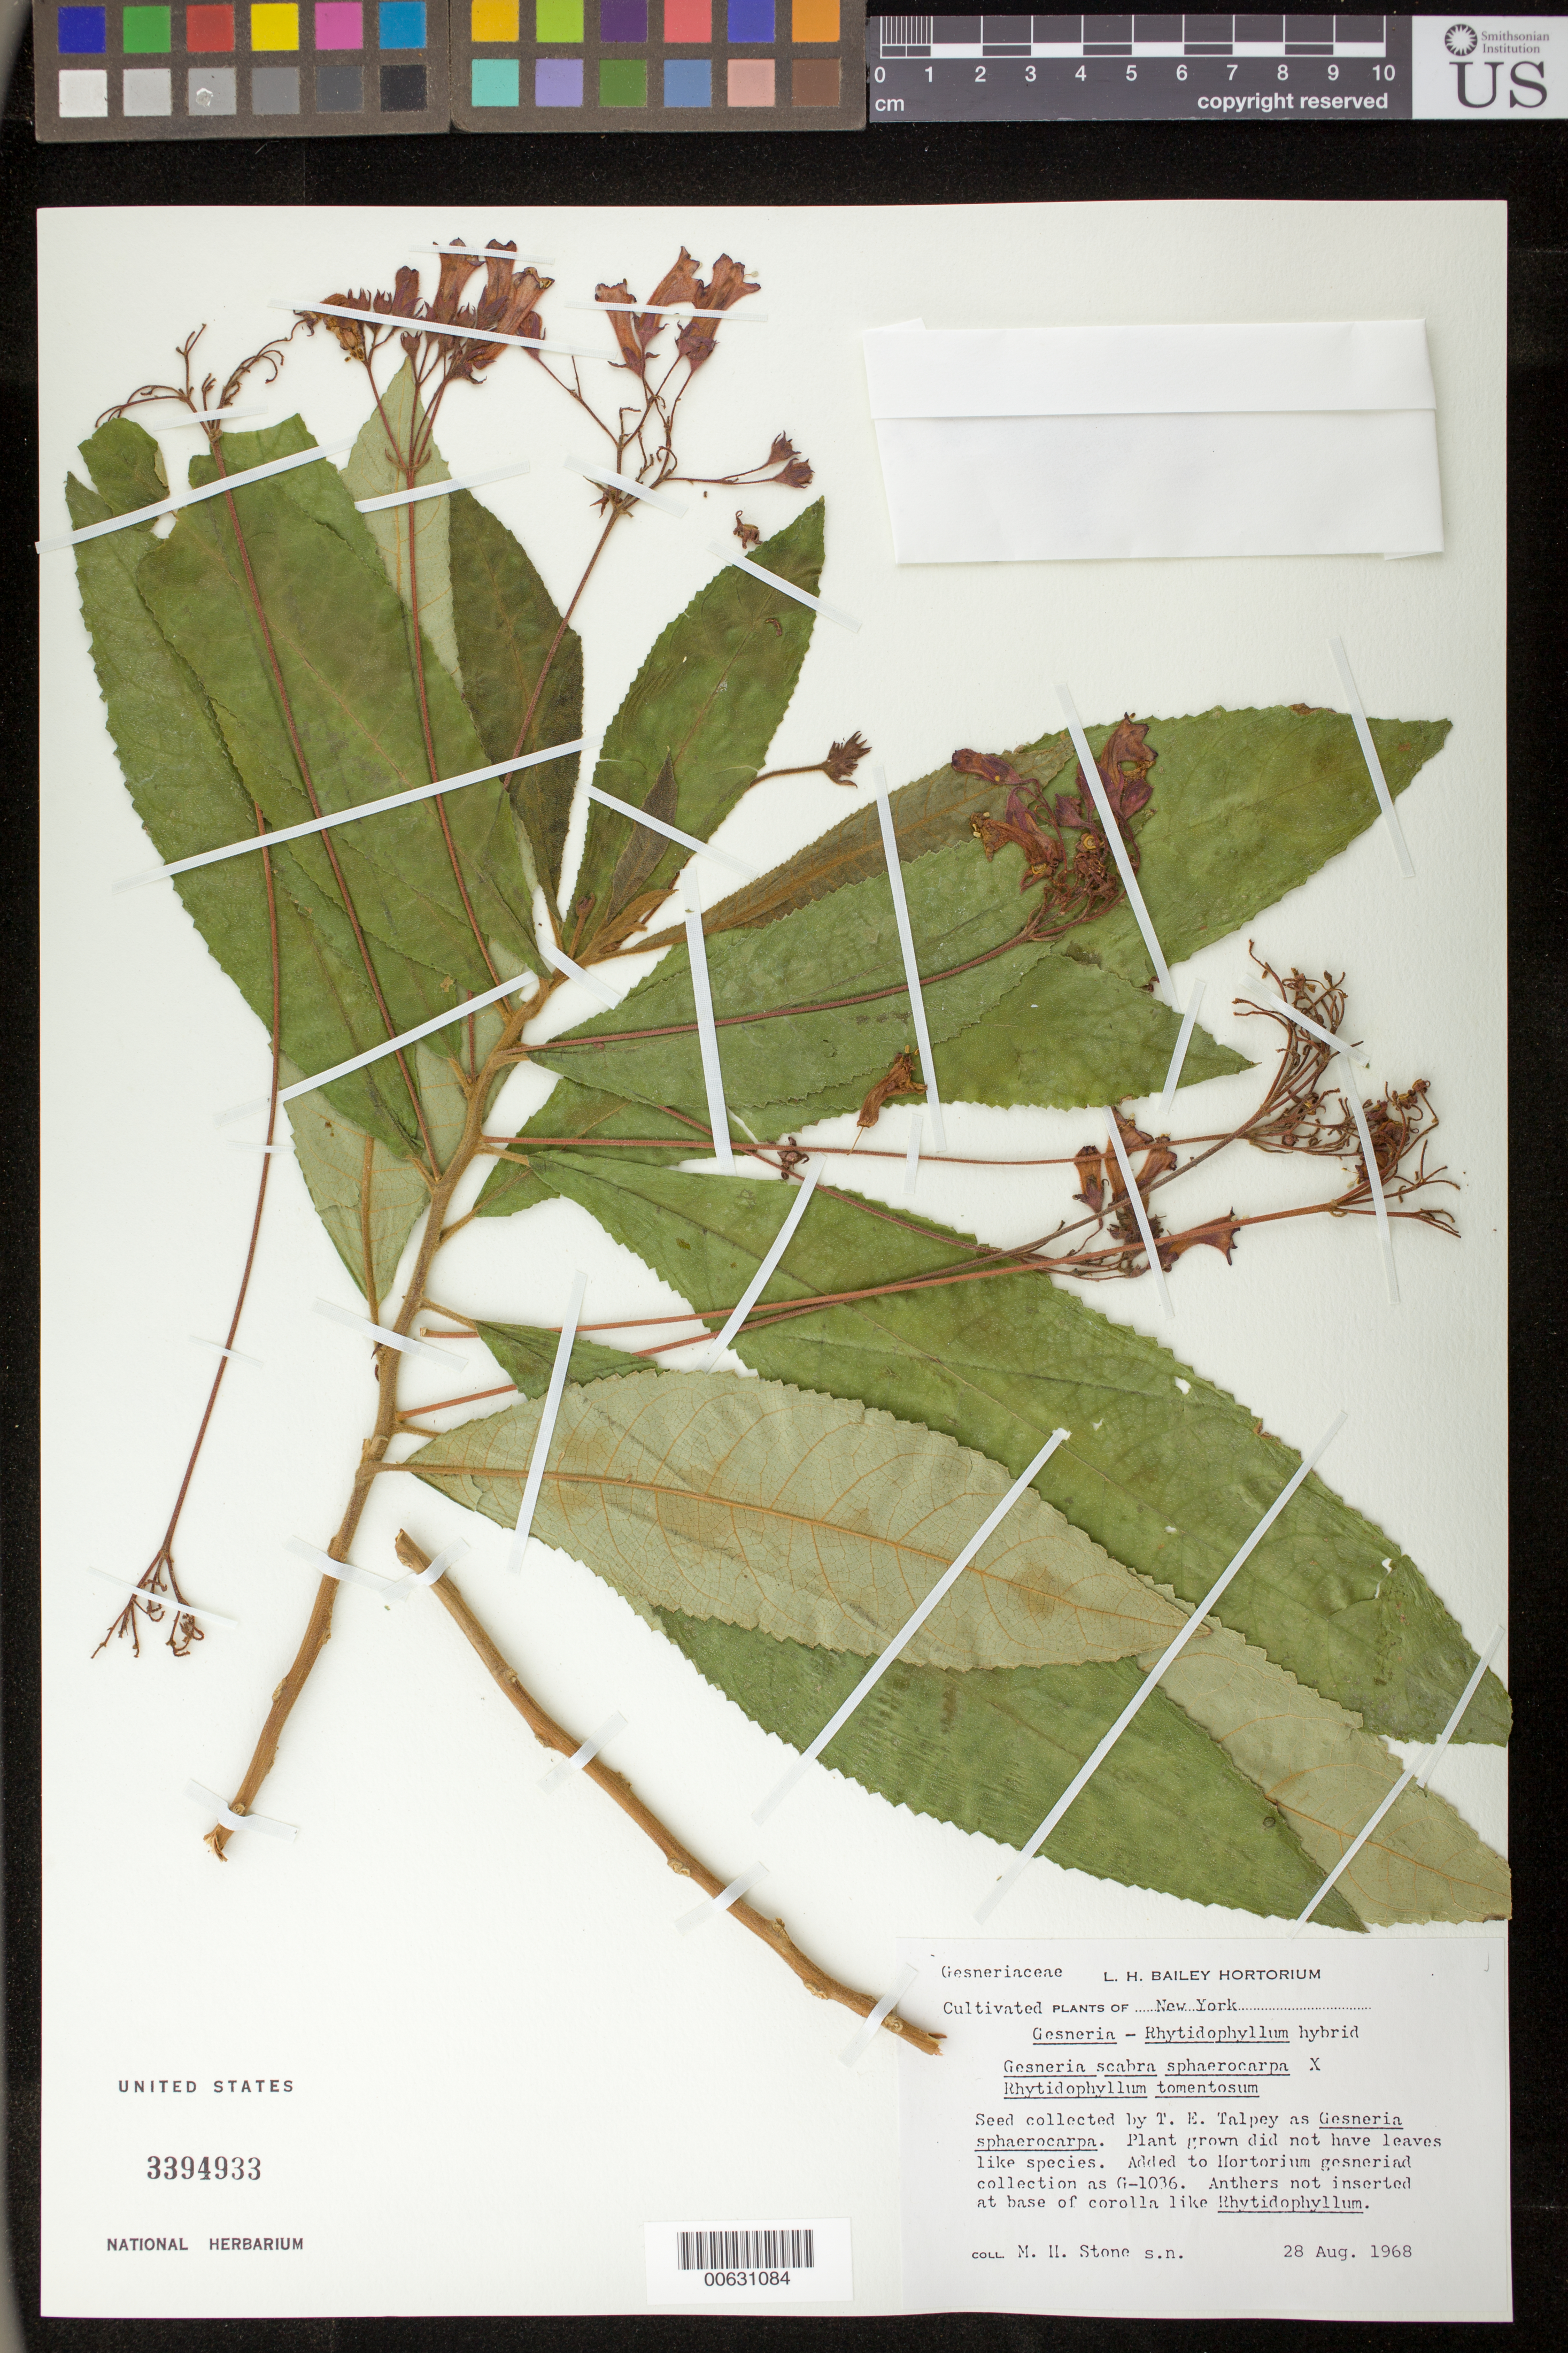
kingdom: Plantae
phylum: Tracheophyta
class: Magnoliopsida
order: Lamiales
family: Gesneriaceae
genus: Rhytidoneria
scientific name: x Rhytidoneria hybrid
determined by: Skog, Laurence E.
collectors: M. Stone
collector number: s.n. [G-1036]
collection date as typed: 28 Aug 1968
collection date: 1968-08-28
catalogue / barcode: US 3394933